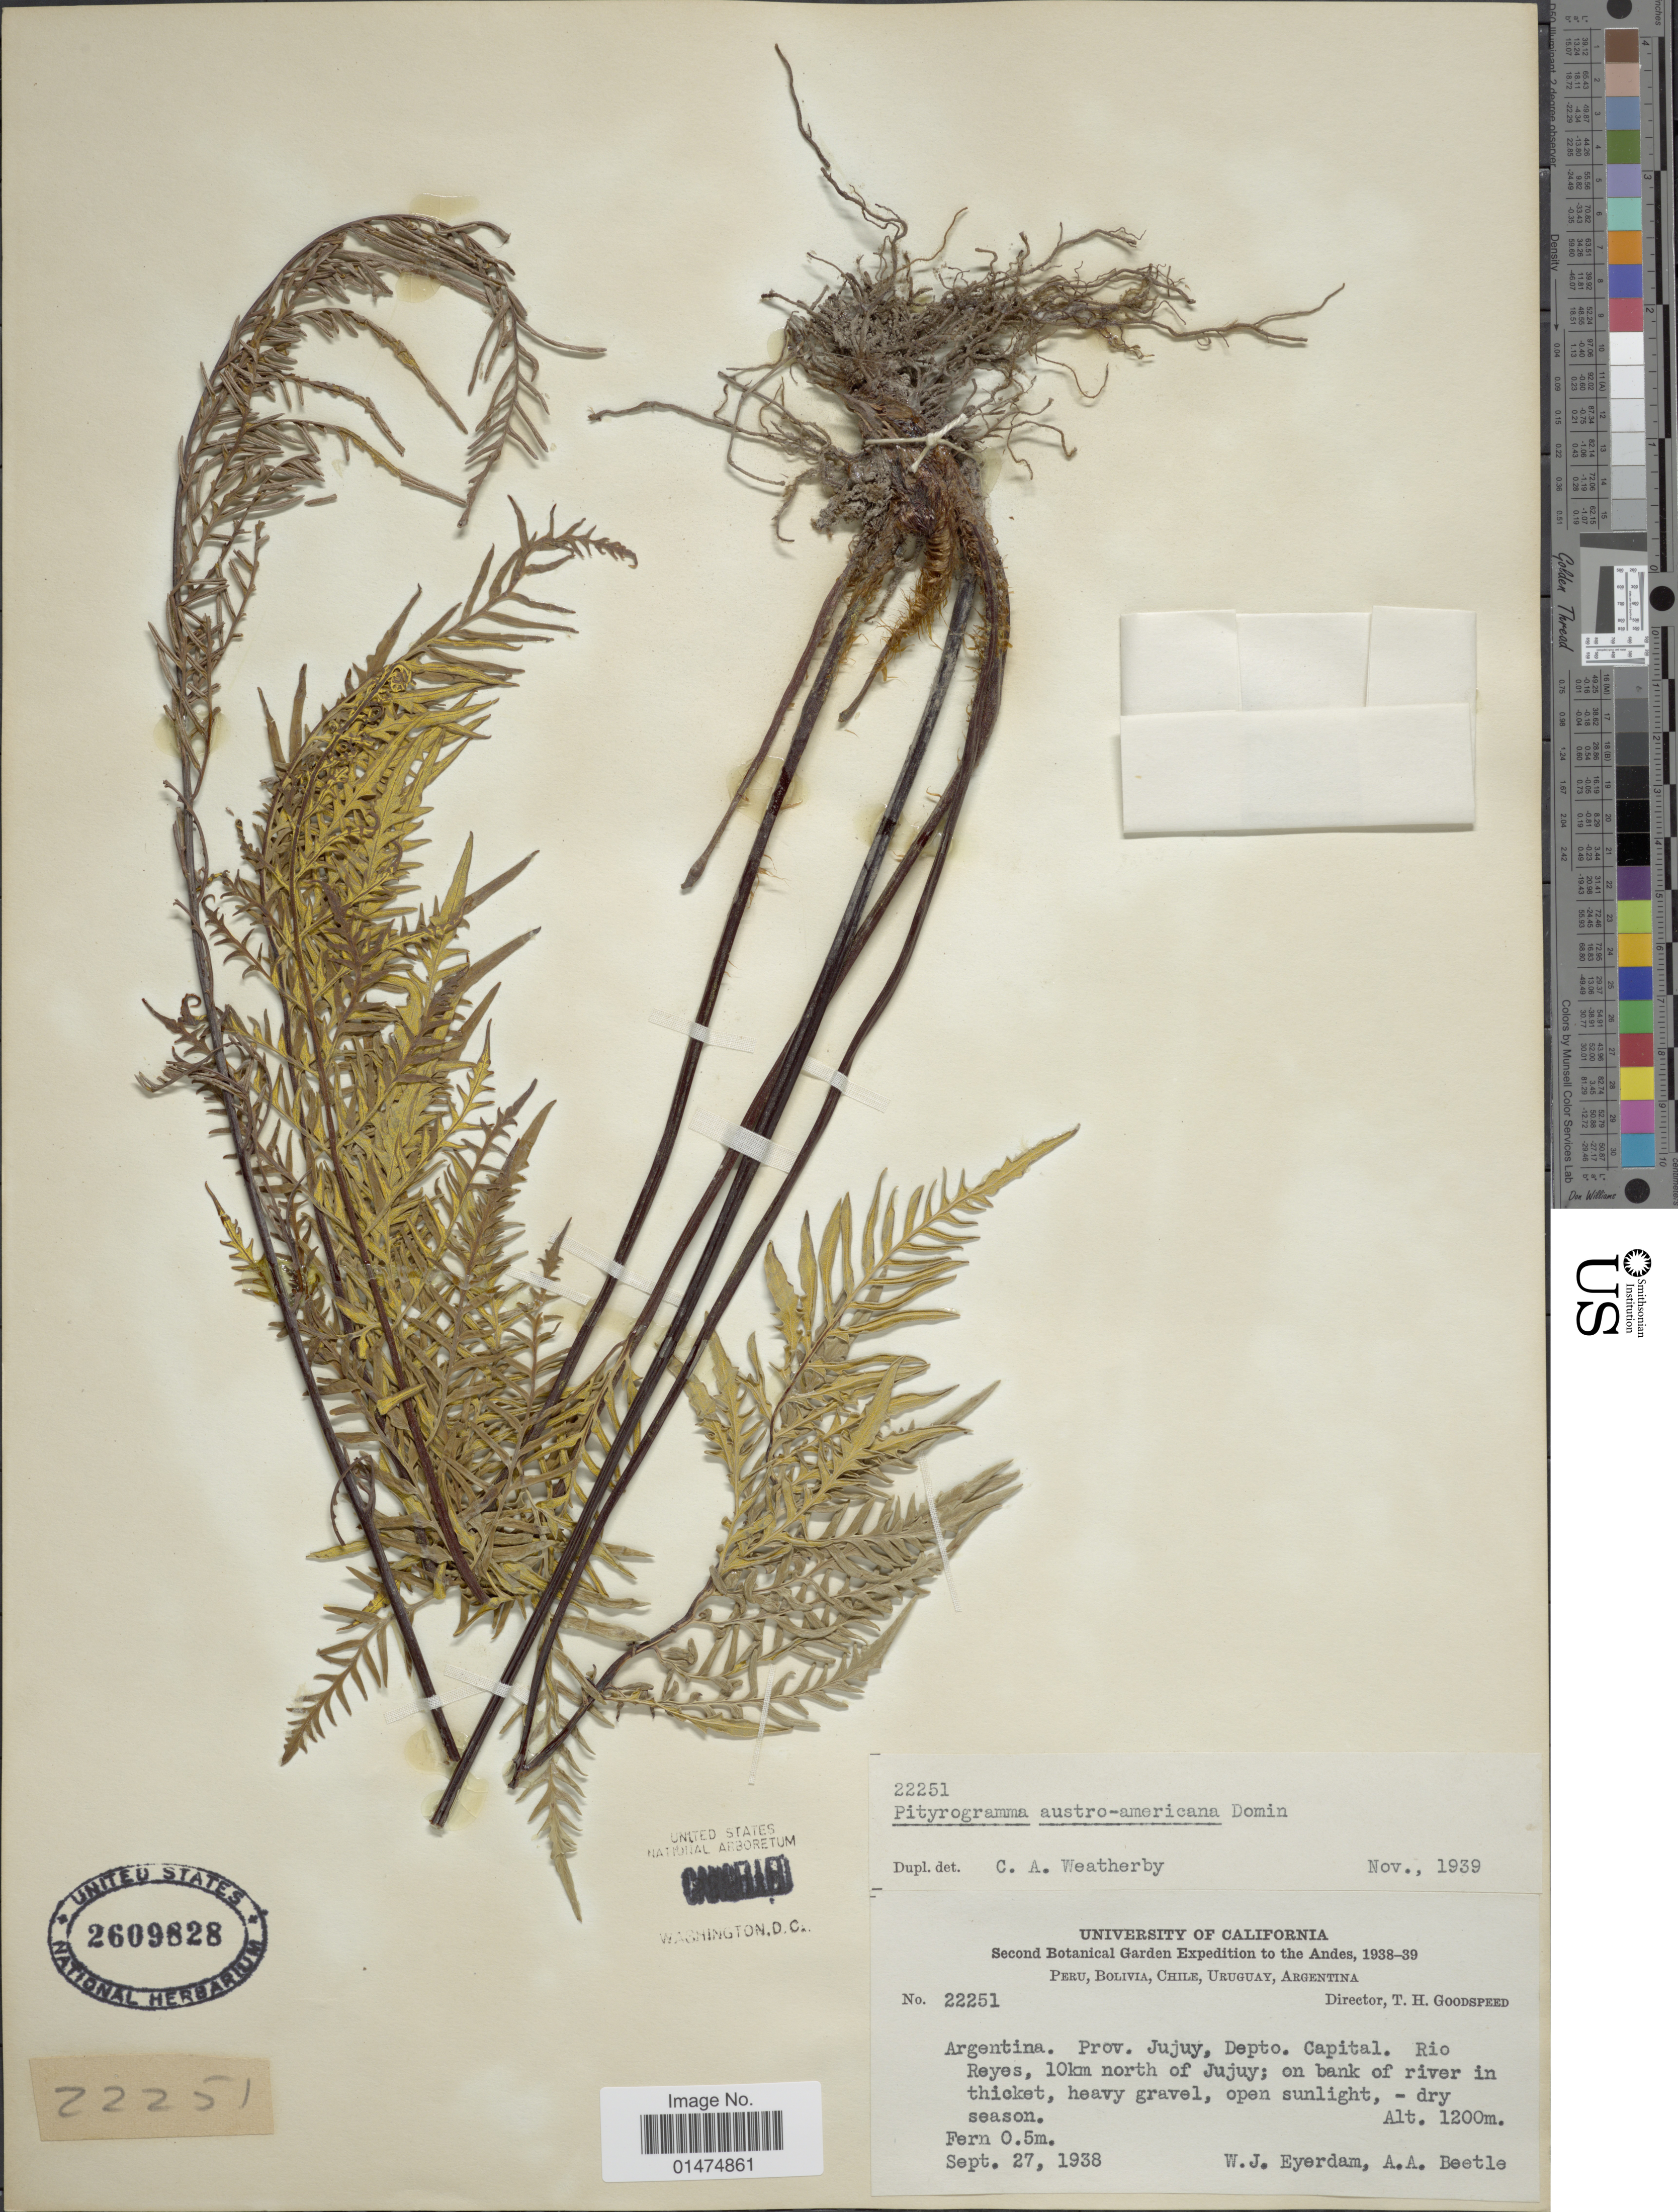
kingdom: Plantae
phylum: Tracheophyta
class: Polypodiopsida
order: Polypodiales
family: Pteridaceae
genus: Pityrogramma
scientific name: Pityrogramma calomelanos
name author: (L.) Link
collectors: W. J. Eyerdam & A. A. Beetle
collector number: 22251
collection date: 1938-09-27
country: Argentina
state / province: Jujuy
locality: Depto. Capital. Rio Reyes, 10 km north of Jujuy.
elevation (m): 1200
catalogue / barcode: US 2609828